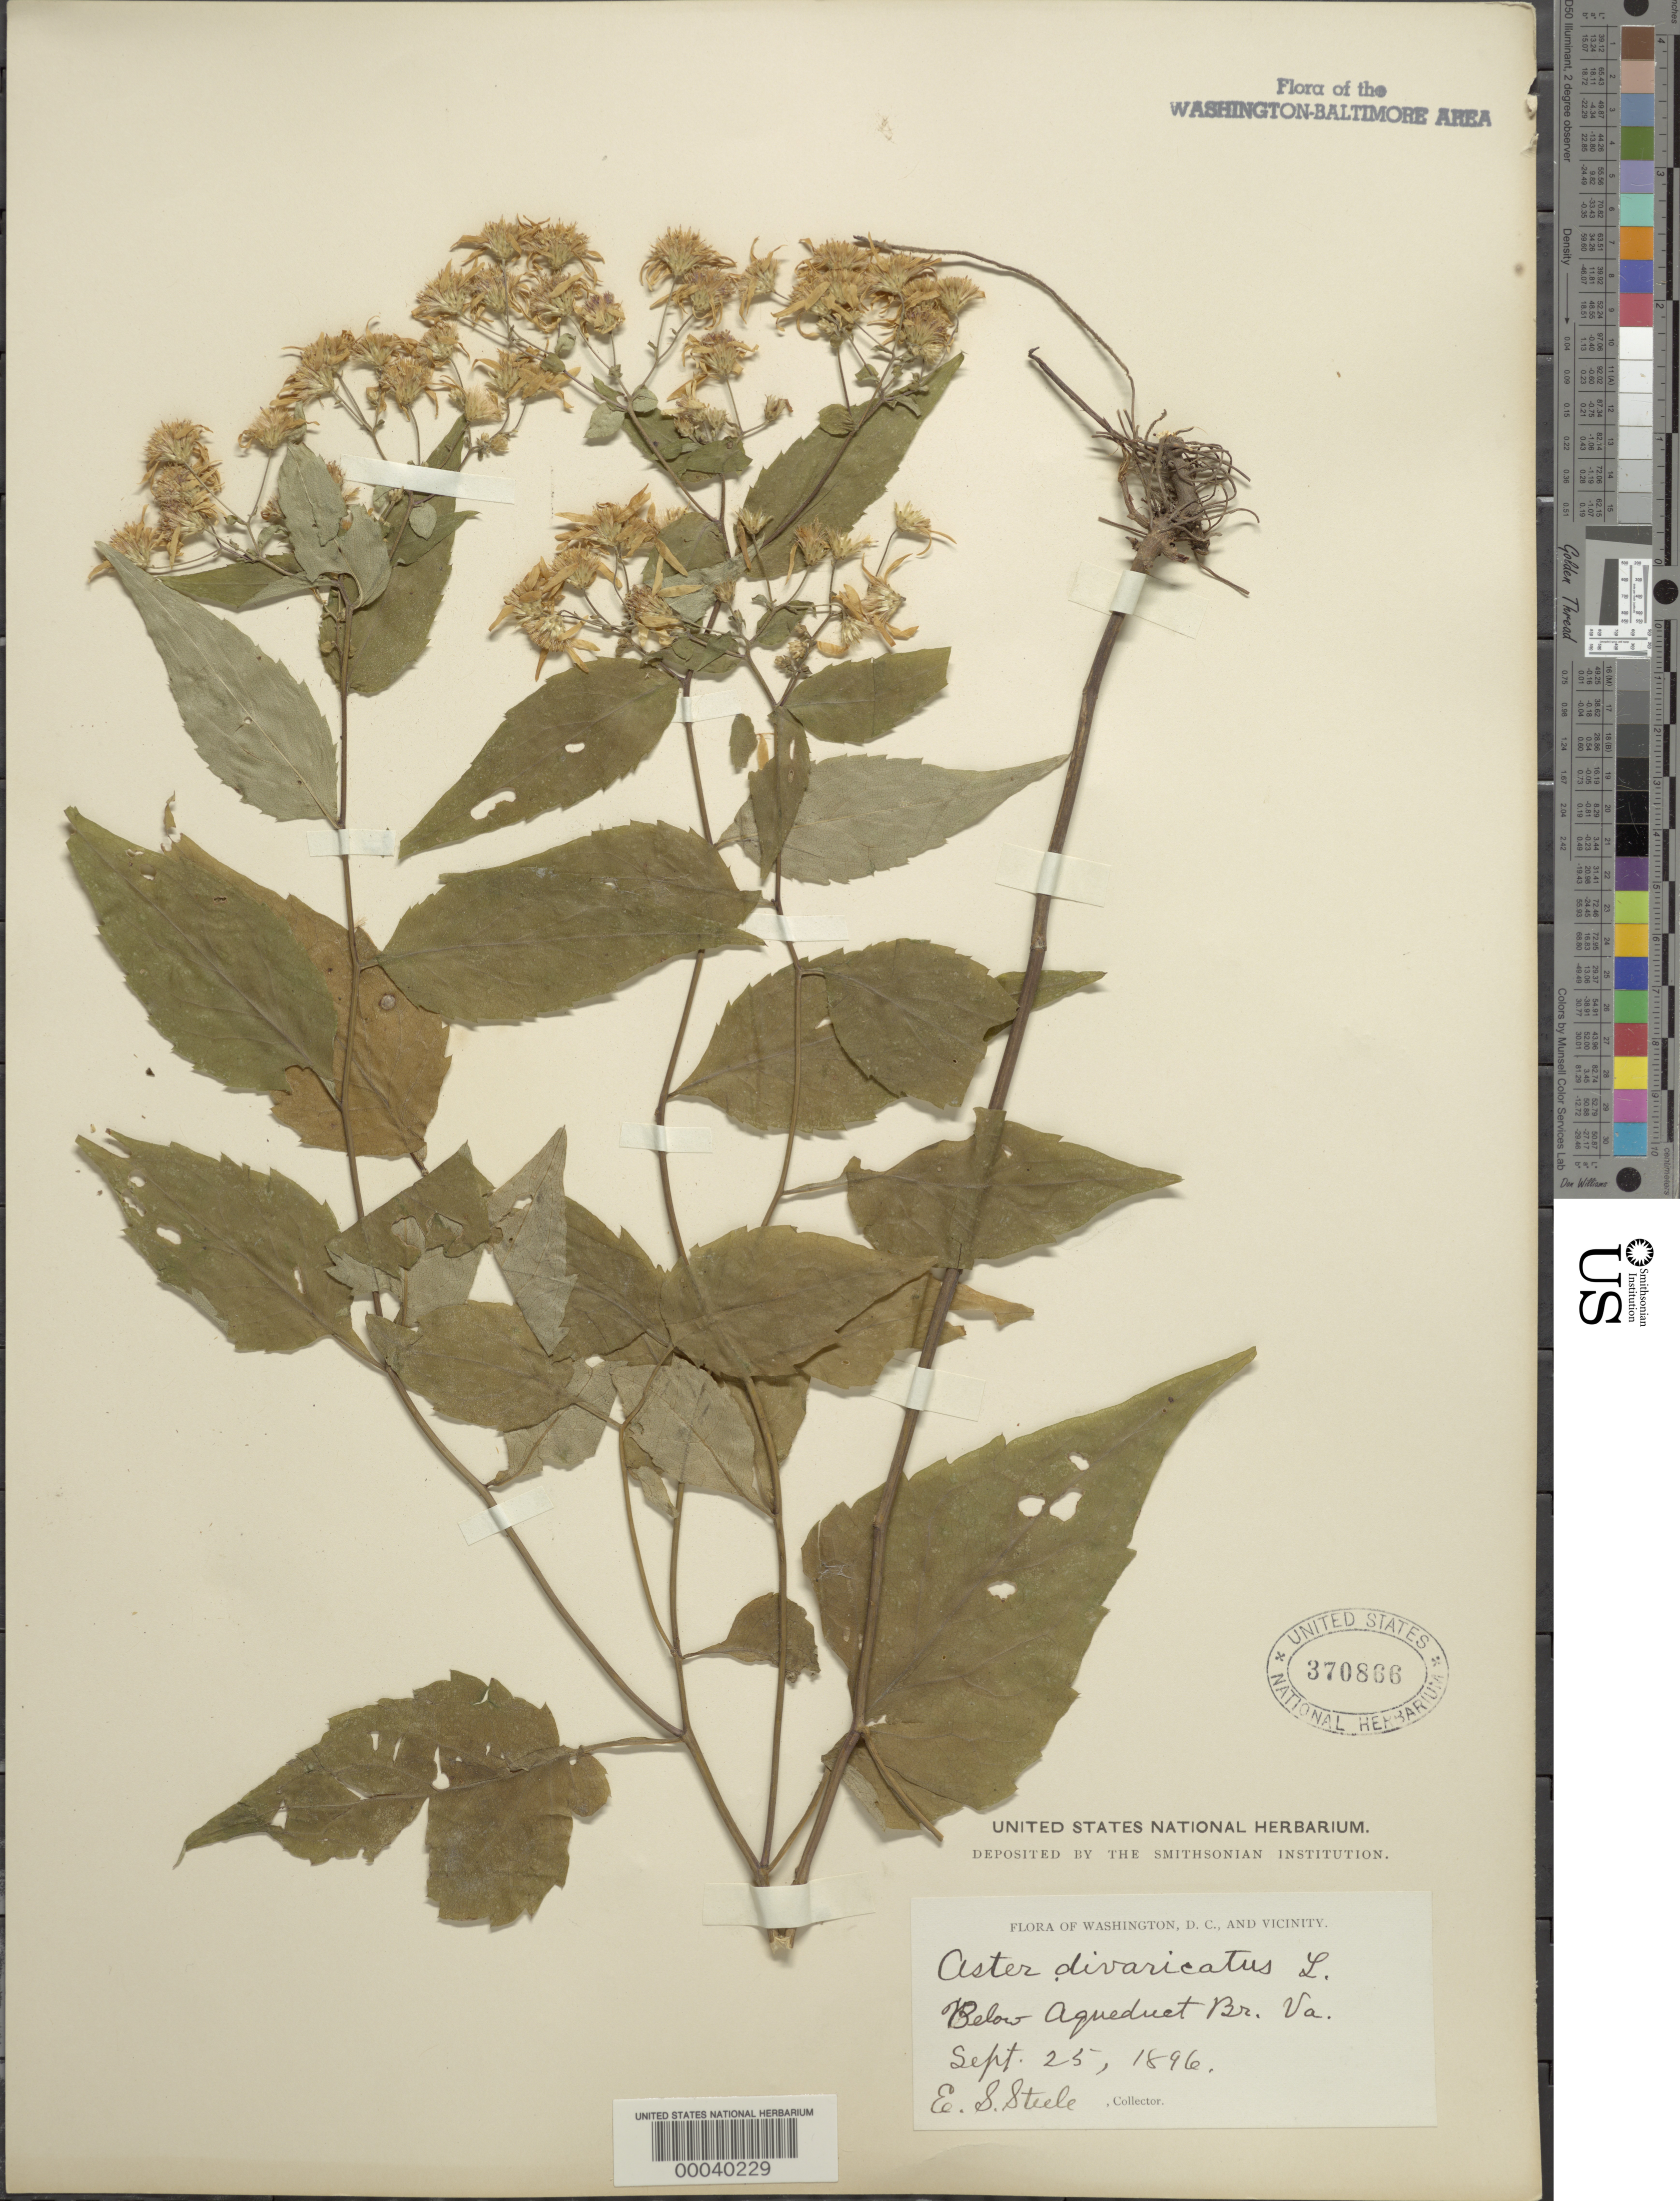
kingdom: Plantae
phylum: Tracheophyta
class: Magnoliopsida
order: Asterales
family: Asteraceae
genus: Eurybia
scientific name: Eurybia divaricata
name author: (L.) G.L. Nesom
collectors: E. Steele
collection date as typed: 25 Sep 1896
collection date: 1896-09-25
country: United States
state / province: District of Columbia / Virginia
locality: Below Aqueduct Bridge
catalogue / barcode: US 370866